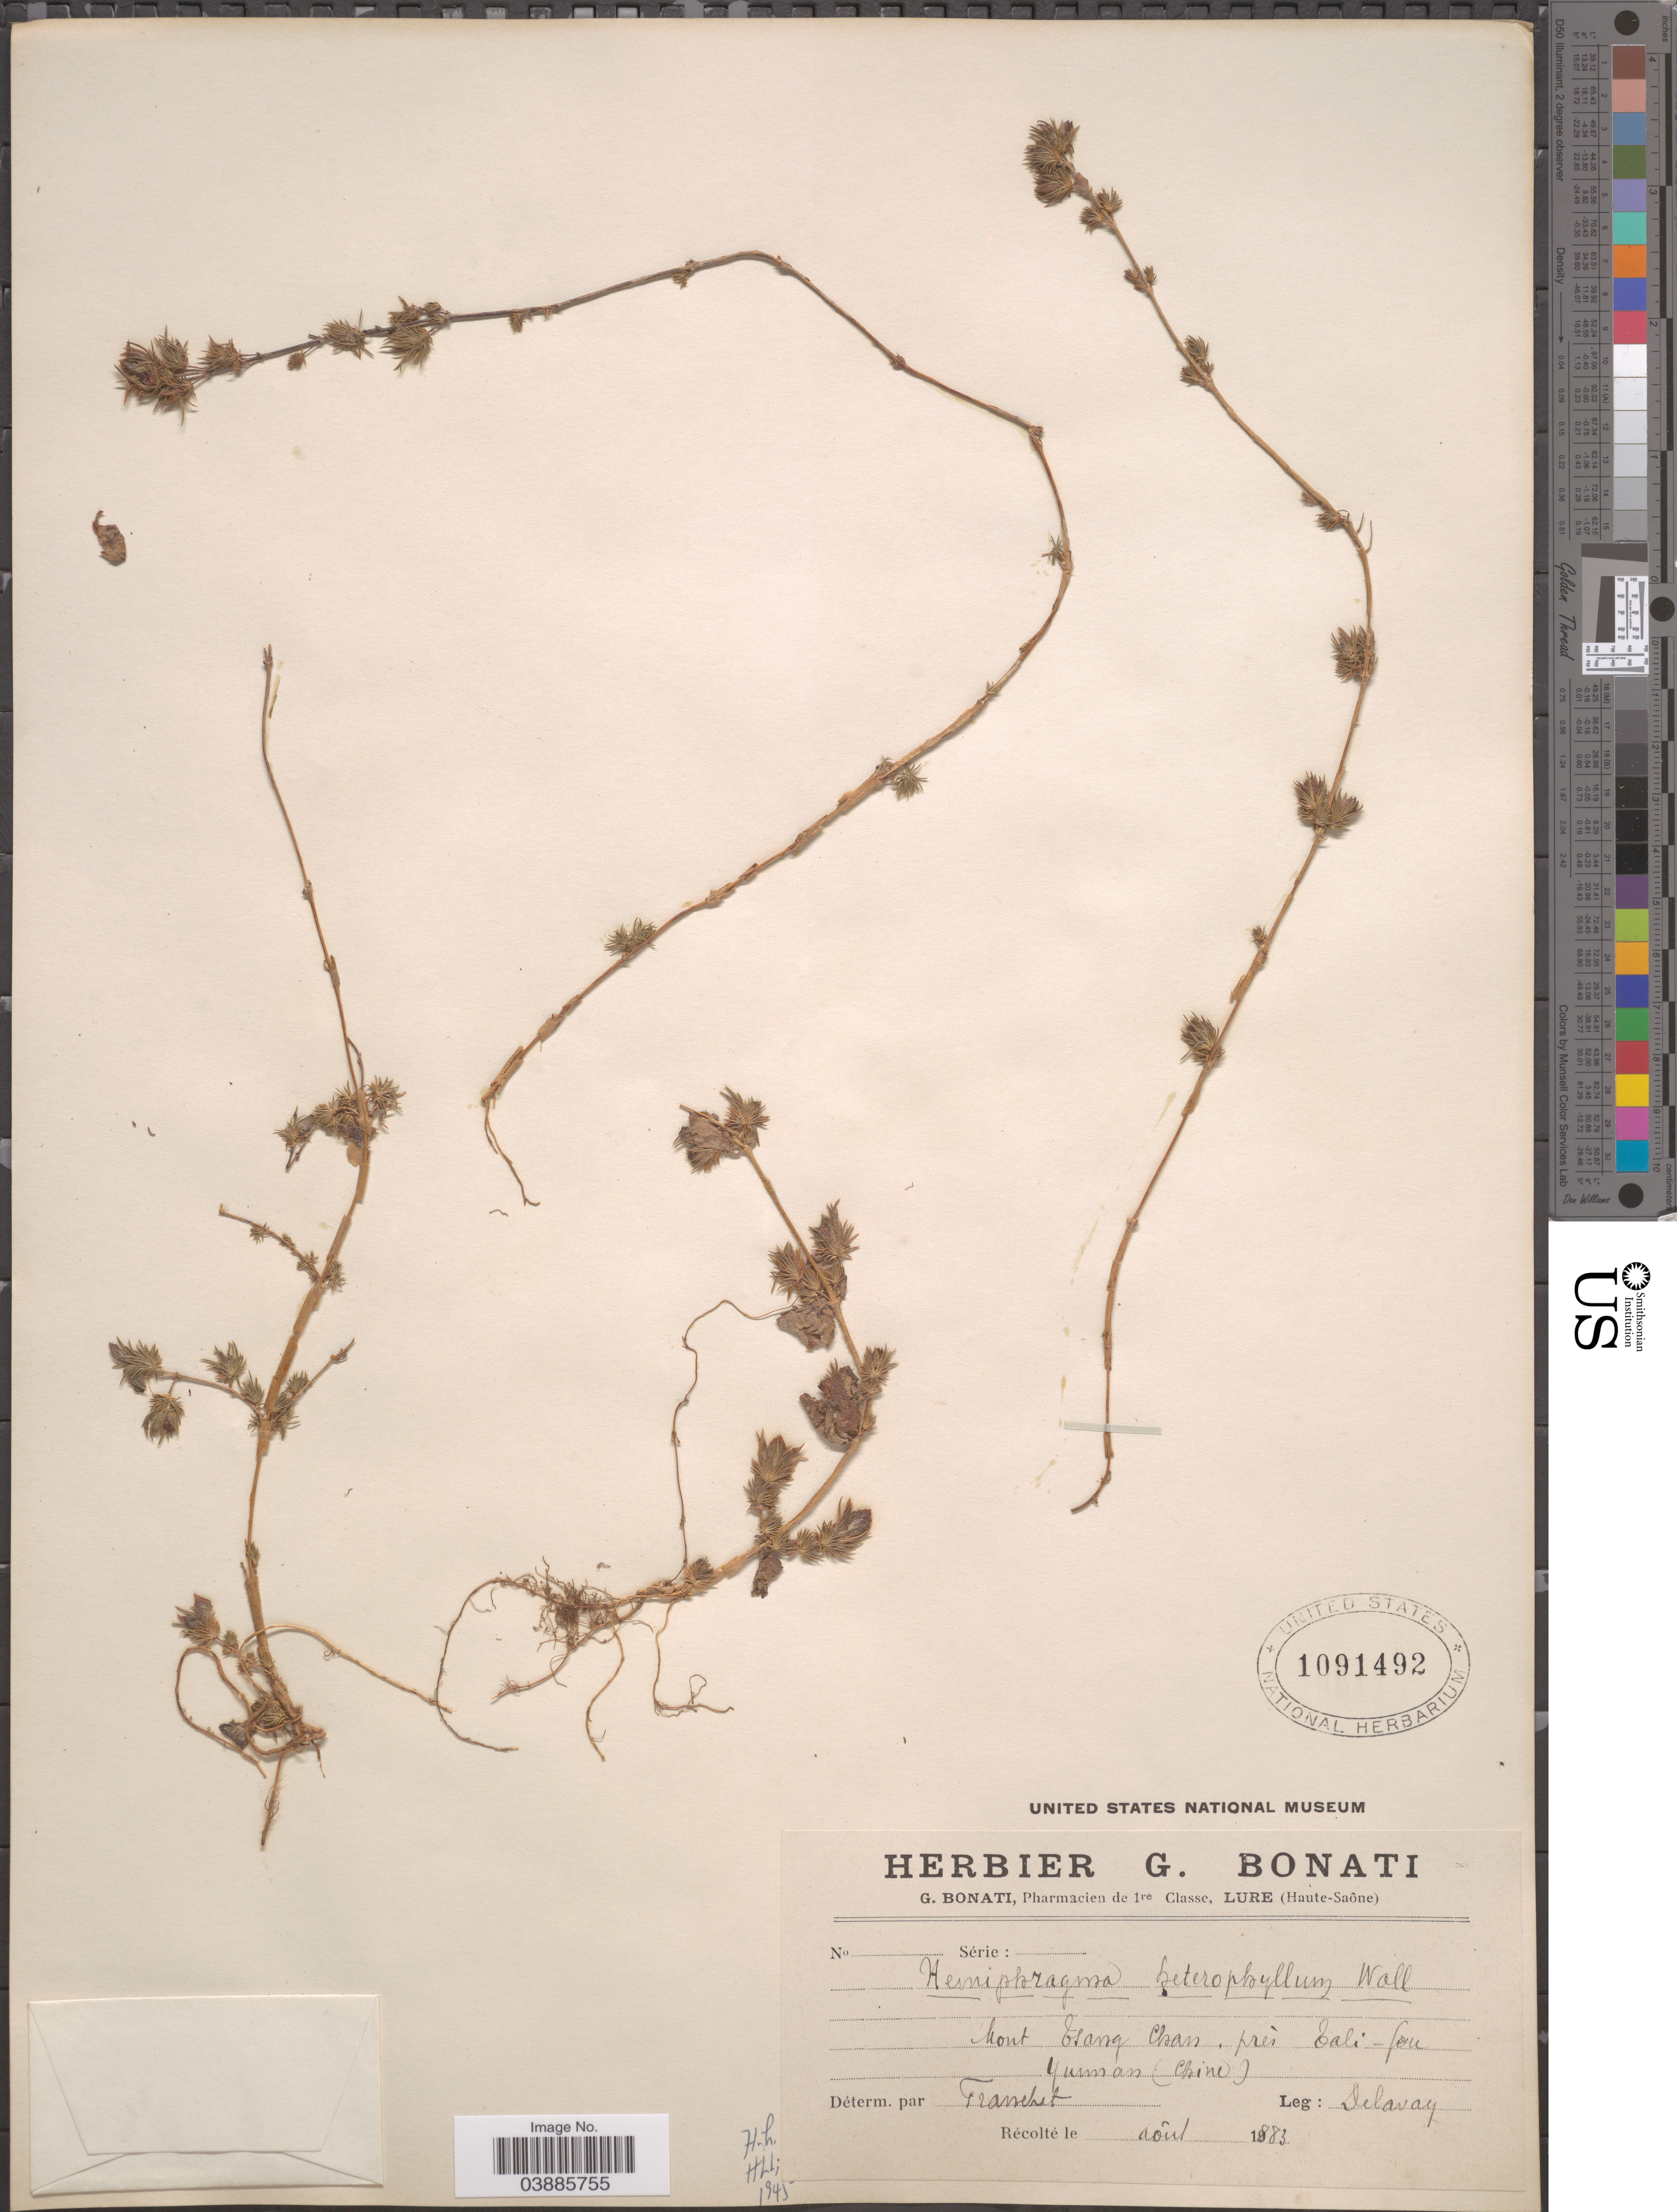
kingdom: Plantae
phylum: Tracheophyta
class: Magnoliopsida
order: Lamiales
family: Plantaginaceae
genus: Hemiphragma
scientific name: Hemiphragma heterophyllum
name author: Wall.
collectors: Delavay, --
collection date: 1883-08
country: China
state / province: Yunnan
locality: Mont Tsang Chan, près Tali - fou Yunnan (Chine).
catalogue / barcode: US 1091492